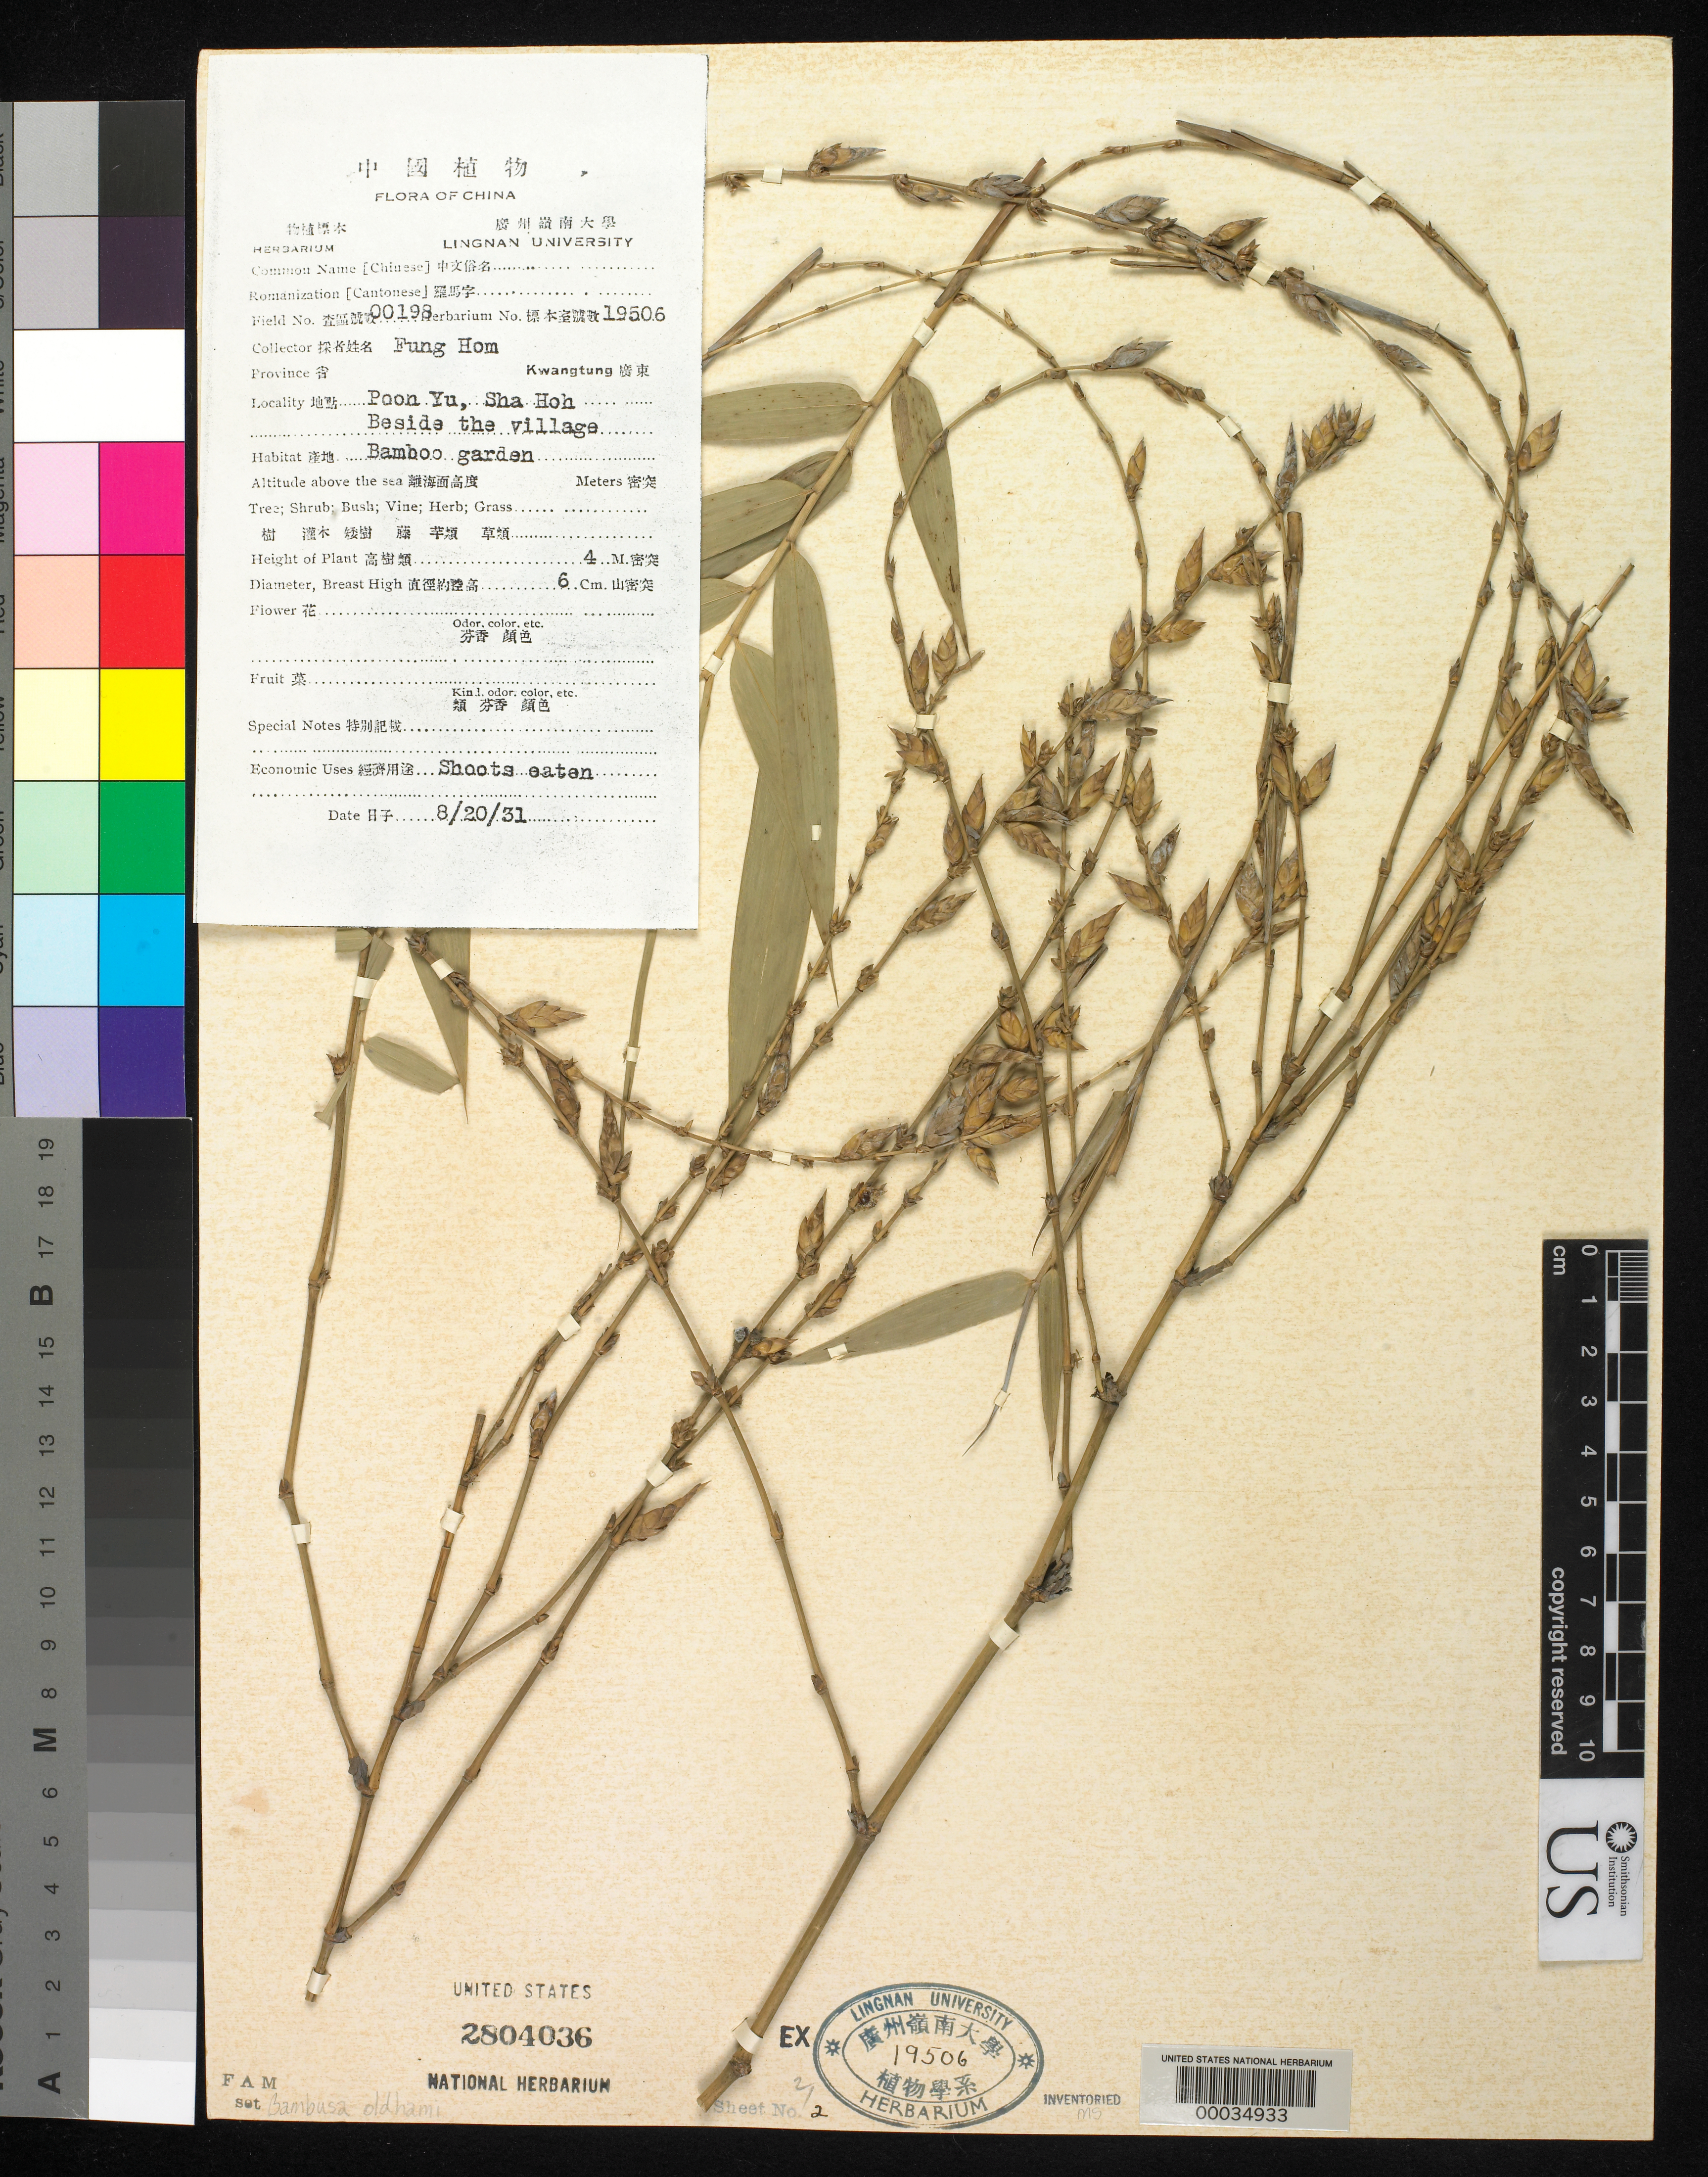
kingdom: Plantae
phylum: Tracheophyta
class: Liliopsida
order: Poales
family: Poaceae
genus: Bambusa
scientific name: Bambusa oldhamii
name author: Munro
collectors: H. L. Fung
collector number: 198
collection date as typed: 20 Aug 1931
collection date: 1931-08-20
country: China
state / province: Guangdong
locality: Poon yu, sha hoh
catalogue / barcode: US 2804036